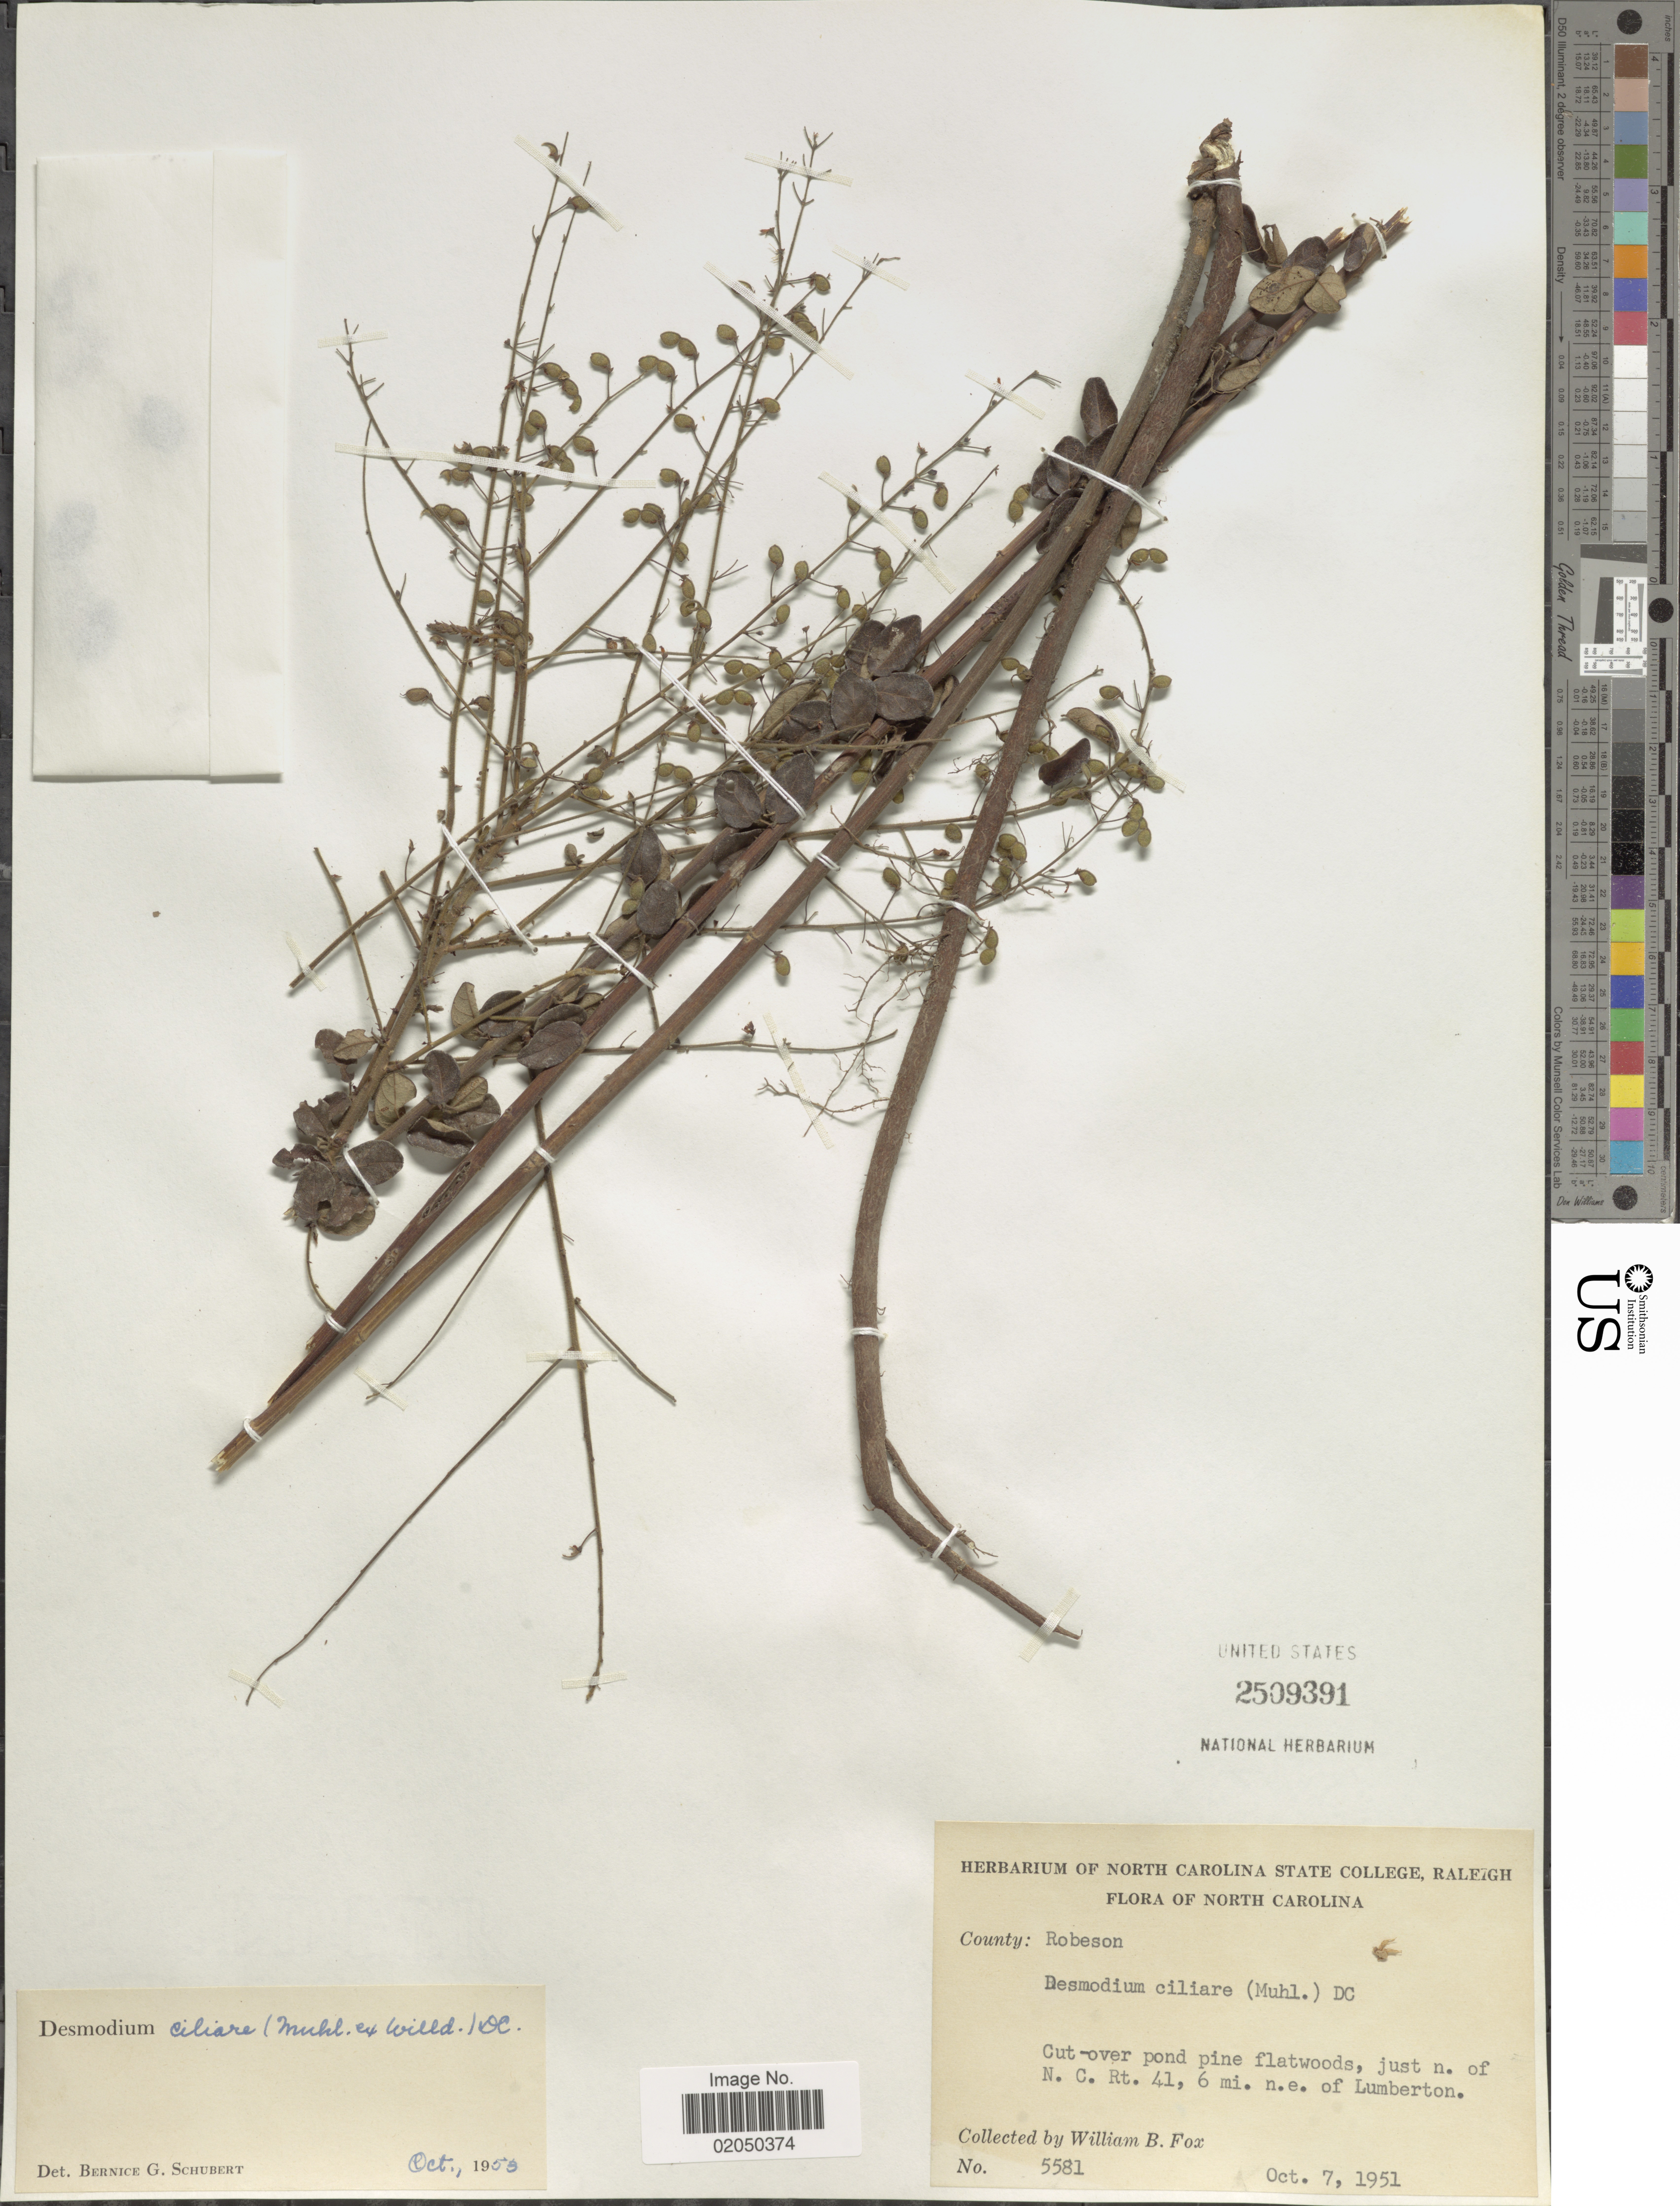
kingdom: Plantae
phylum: Tracheophyta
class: Magnoliopsida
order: Fabales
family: Fabaceae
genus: Desmodium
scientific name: Desmodium ciliare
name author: (Muhl. ex Willd.) DC.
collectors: W. B. Fox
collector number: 5581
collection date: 1951-10-07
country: United States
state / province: North Carolina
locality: County: Robeson, just n. of N.C. Rt. 41, 6 mi. n.e. of Lumberton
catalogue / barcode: US 2509391